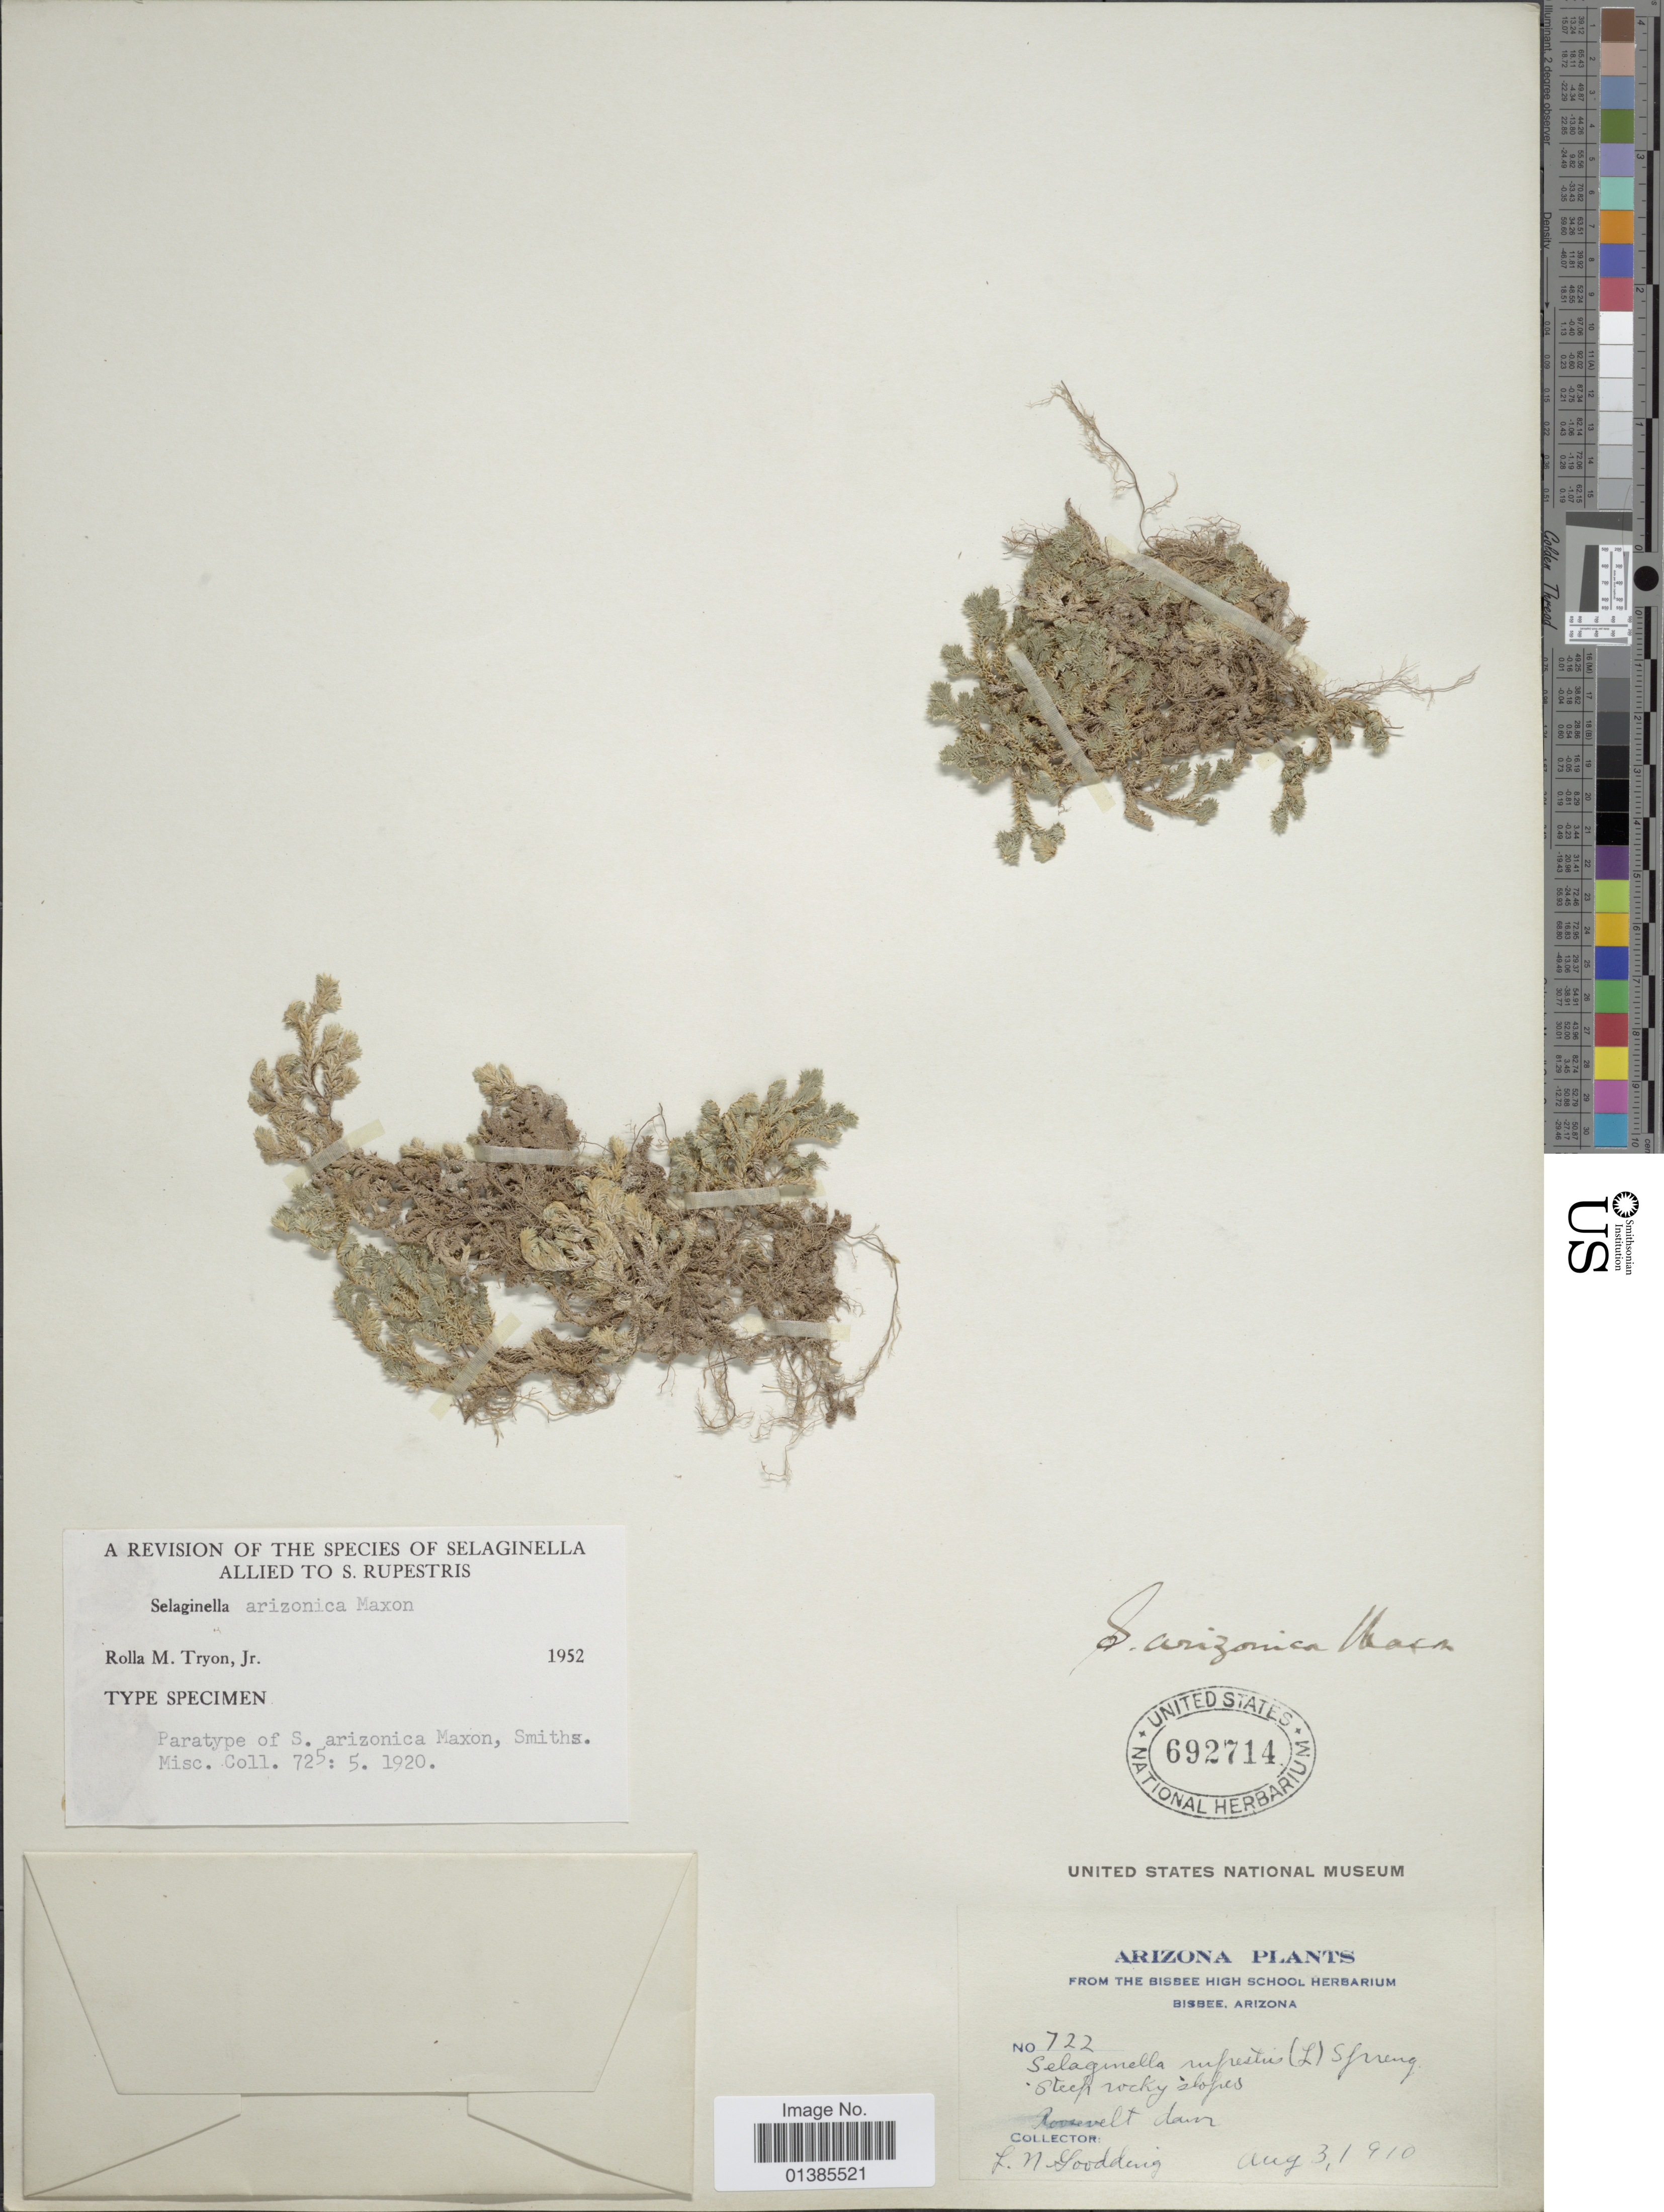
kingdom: Plantae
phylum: Tracheophyta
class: Lycopodiopsida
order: Selaginellales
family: Selaginellaceae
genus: Selaginella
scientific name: Selaginella arizonica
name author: Maxon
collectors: L. N. Goodding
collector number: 722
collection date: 1910-08-03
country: United States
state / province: Arizona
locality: Bisbee. Roosevelt dam.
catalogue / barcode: US 692714